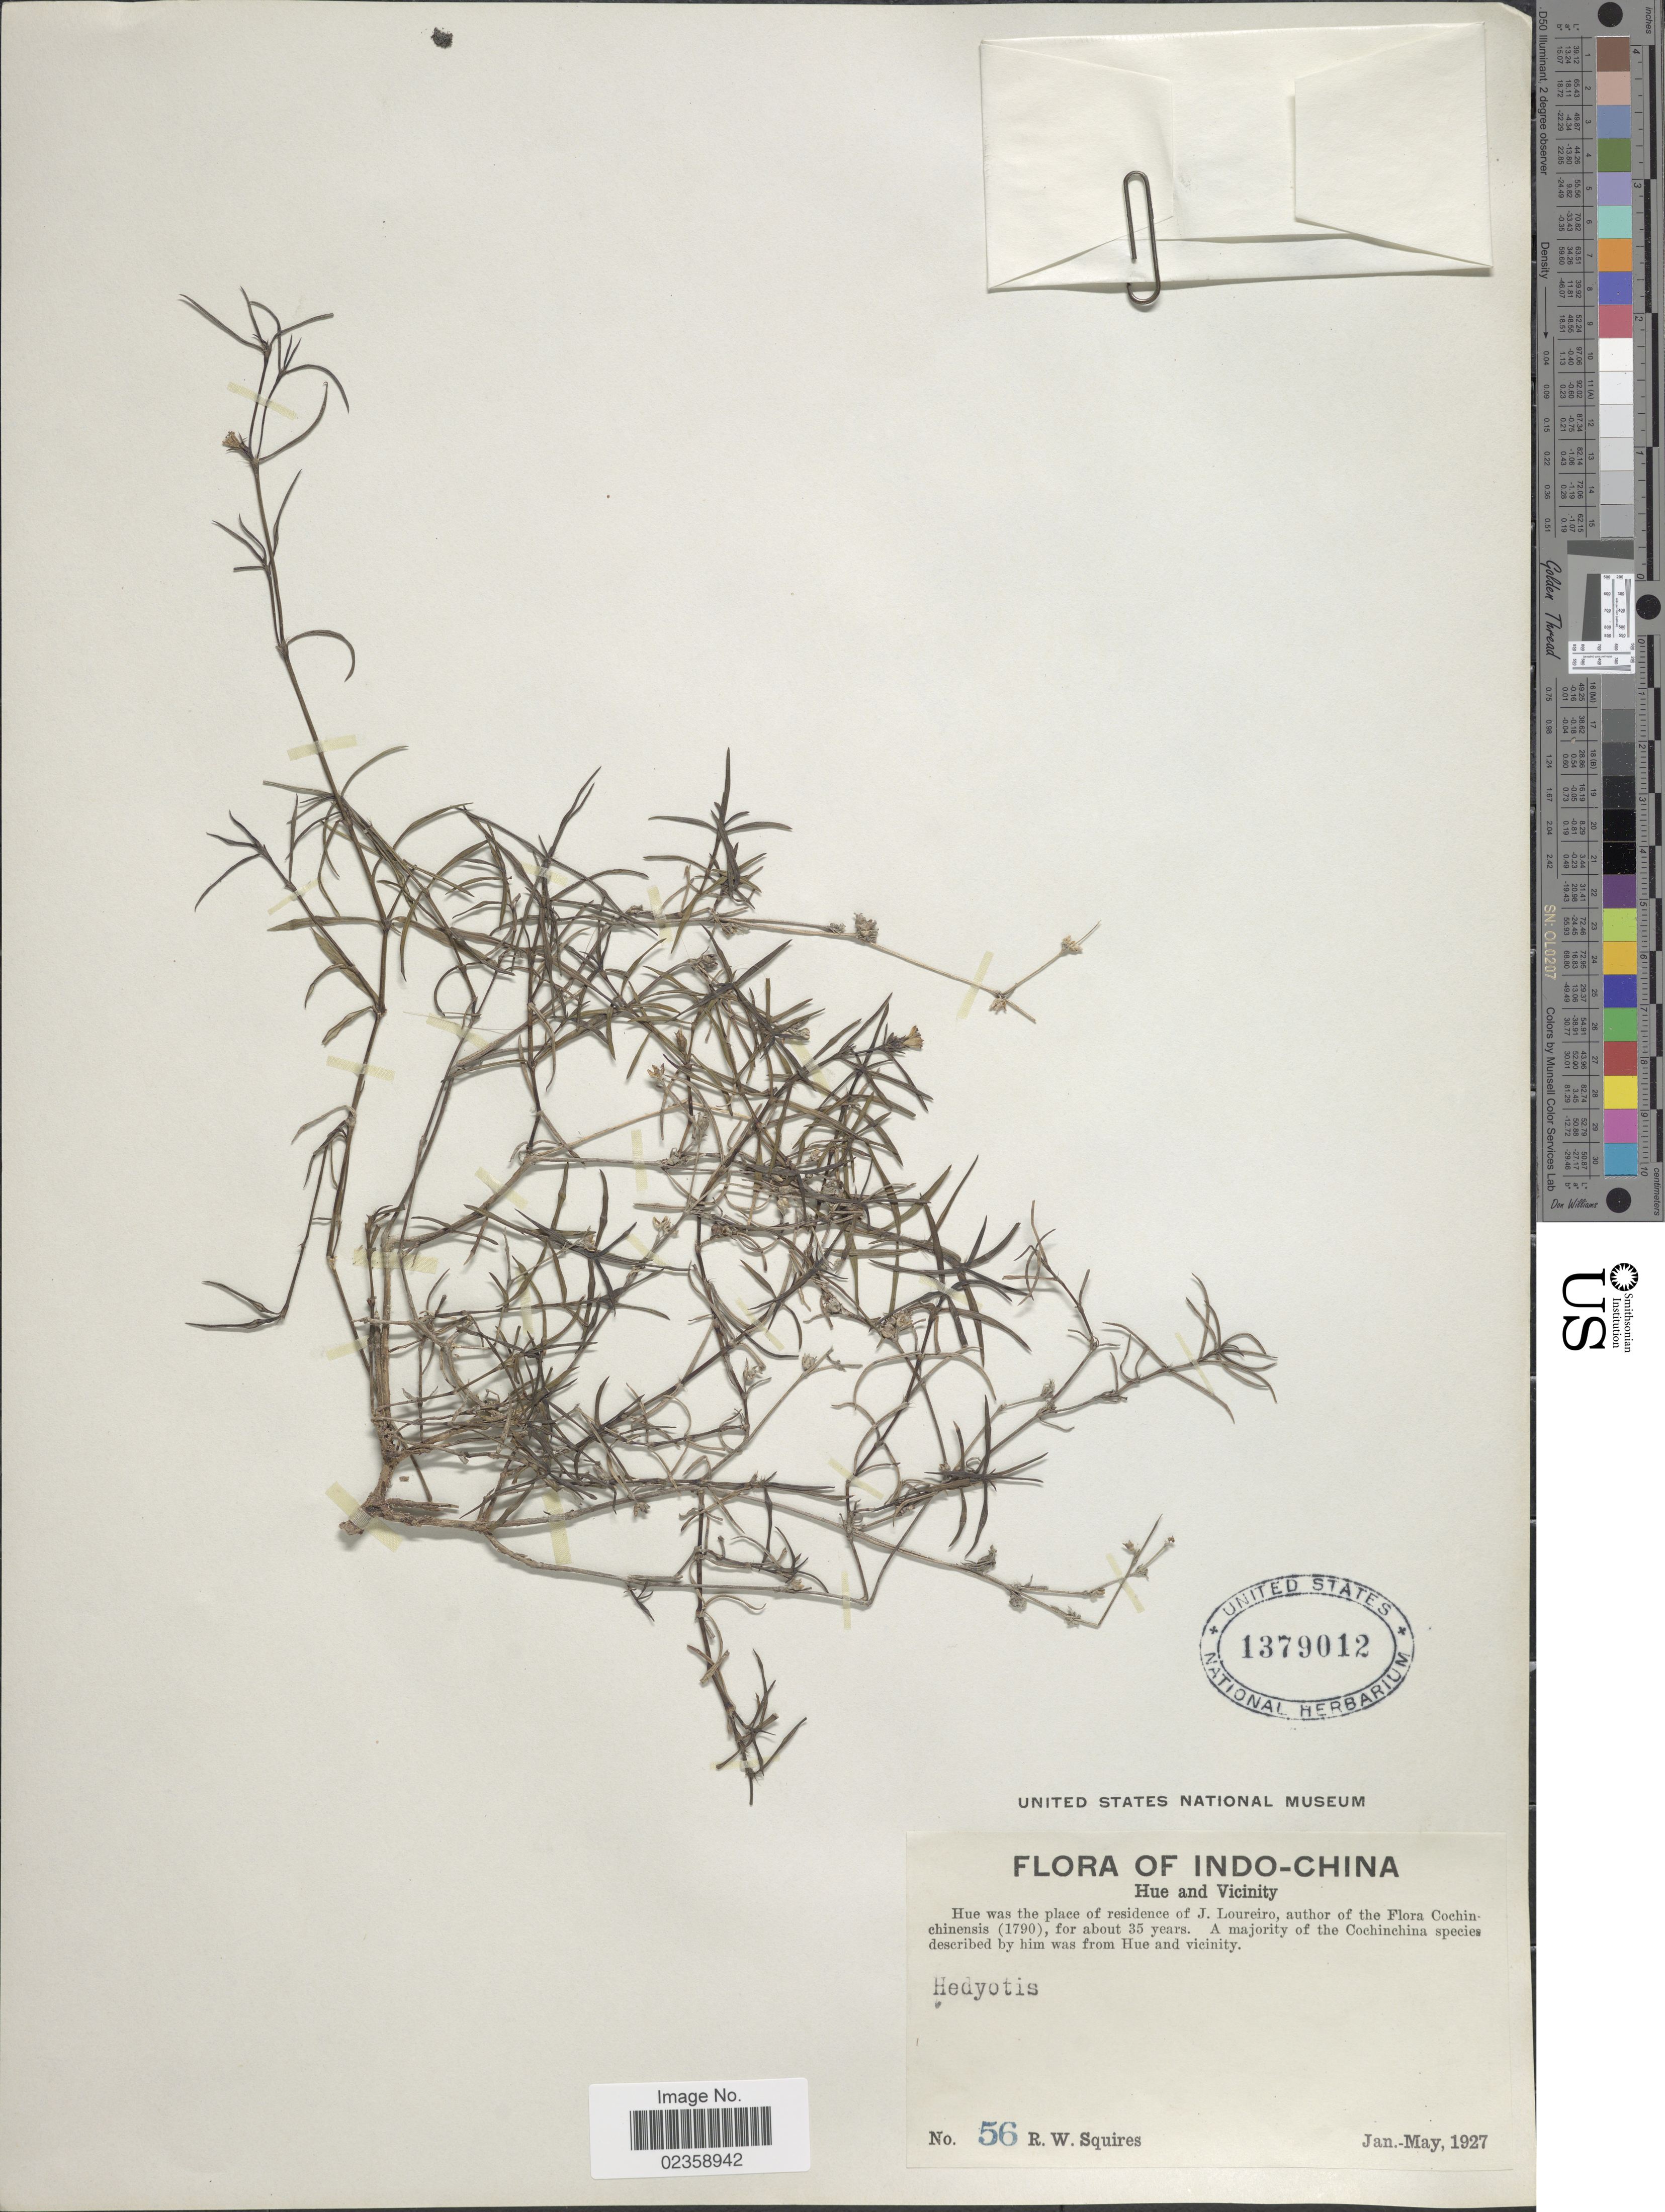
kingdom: Plantae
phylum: Tracheophyta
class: Magnoliopsida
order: Gentianales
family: Rubiaceae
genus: Oldenlandia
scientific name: Oldenlandia sp.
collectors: R. Squires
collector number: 56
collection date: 1927-01/1927-05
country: Vietnam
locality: Indo-China. Hue and Vicinity.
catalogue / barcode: US 1379012